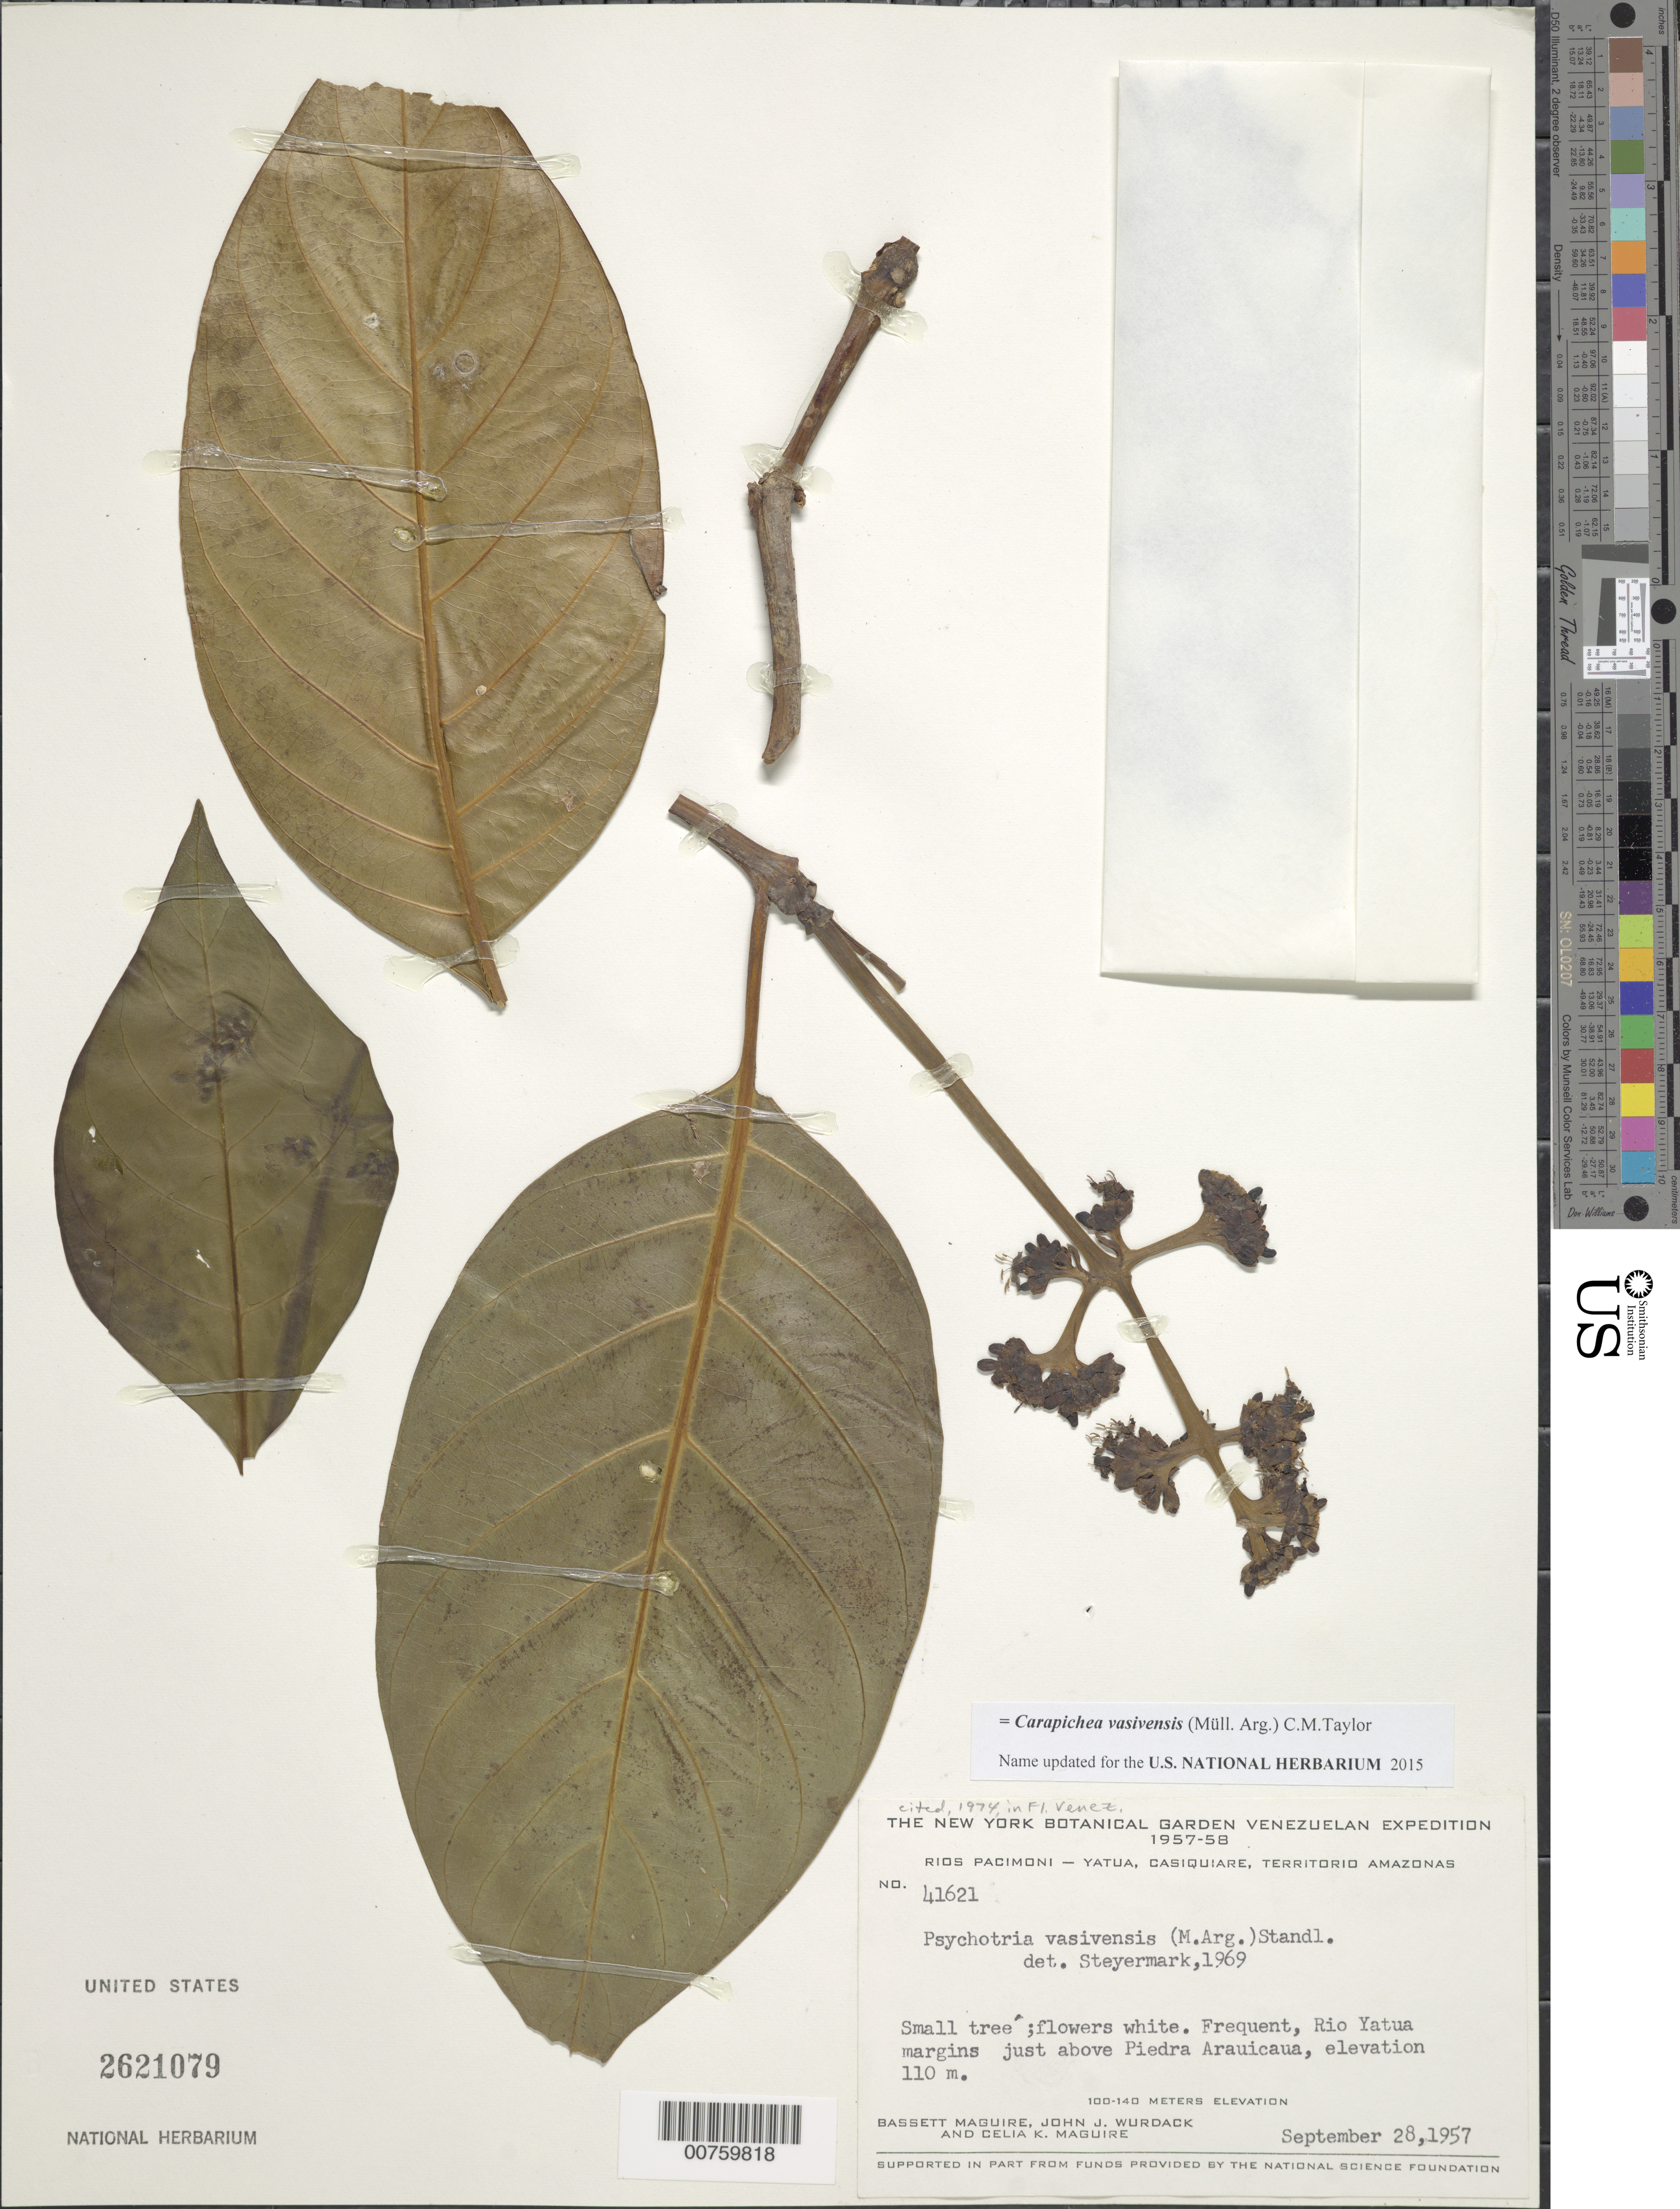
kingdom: Plantae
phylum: Tracheophyta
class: Magnoliopsida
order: Gentianales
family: Rubiaceae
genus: Psychotria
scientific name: Psychotria vasivensis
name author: (Müll. Arg.) Standl.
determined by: Steyermark, Julian A., (VEN)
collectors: B. Maguire, J. J. Wurdack & C. K. Maguire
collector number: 41621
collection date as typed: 28-Sep-57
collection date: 1957-09-28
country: Venezuela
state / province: Amazonas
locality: Río Pacimoni, Río Yatua, just above Piedra Arauicaua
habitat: River margins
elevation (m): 110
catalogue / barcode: US 2621079